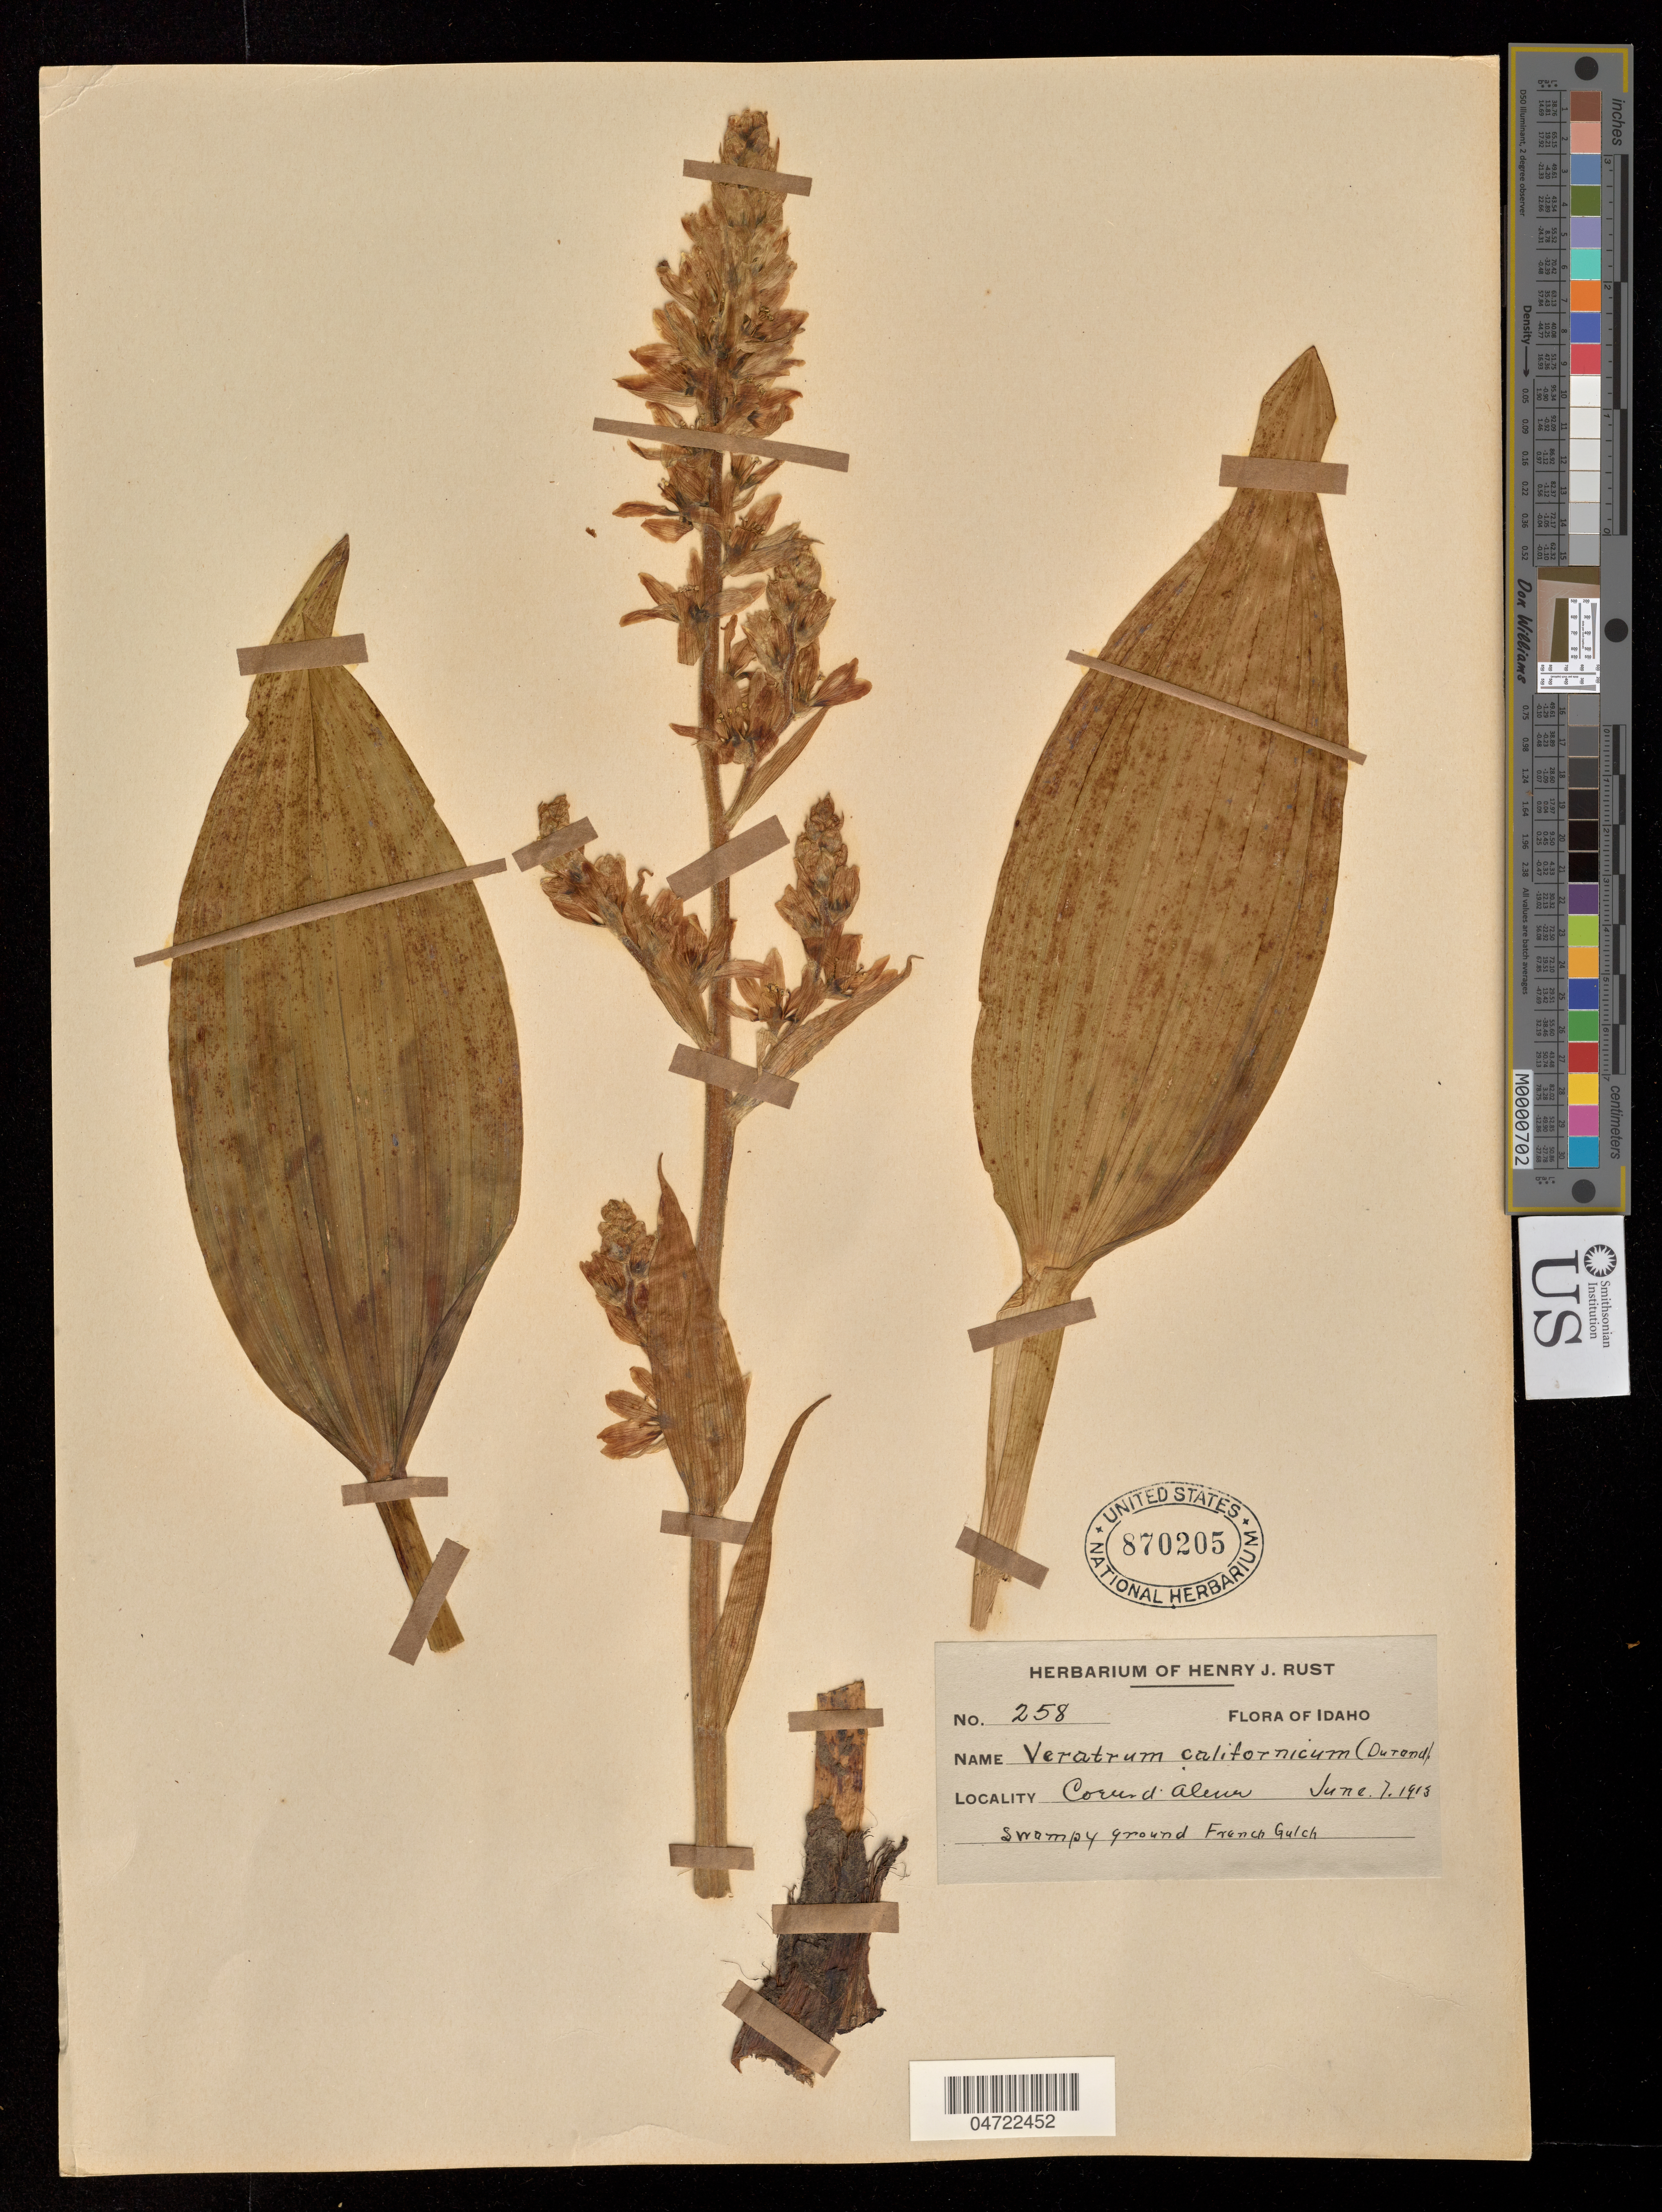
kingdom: Plantae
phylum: Tracheophyta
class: Liliopsida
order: Liliales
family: Melanthiaceae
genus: Veratrum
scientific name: Veratrum californicum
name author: Durand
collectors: H. J. Rust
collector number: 258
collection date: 1913-06-07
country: United States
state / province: Idaho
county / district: Kootenai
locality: Coeur d'Alene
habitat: swampy ground, French Gulch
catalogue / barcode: US 870205